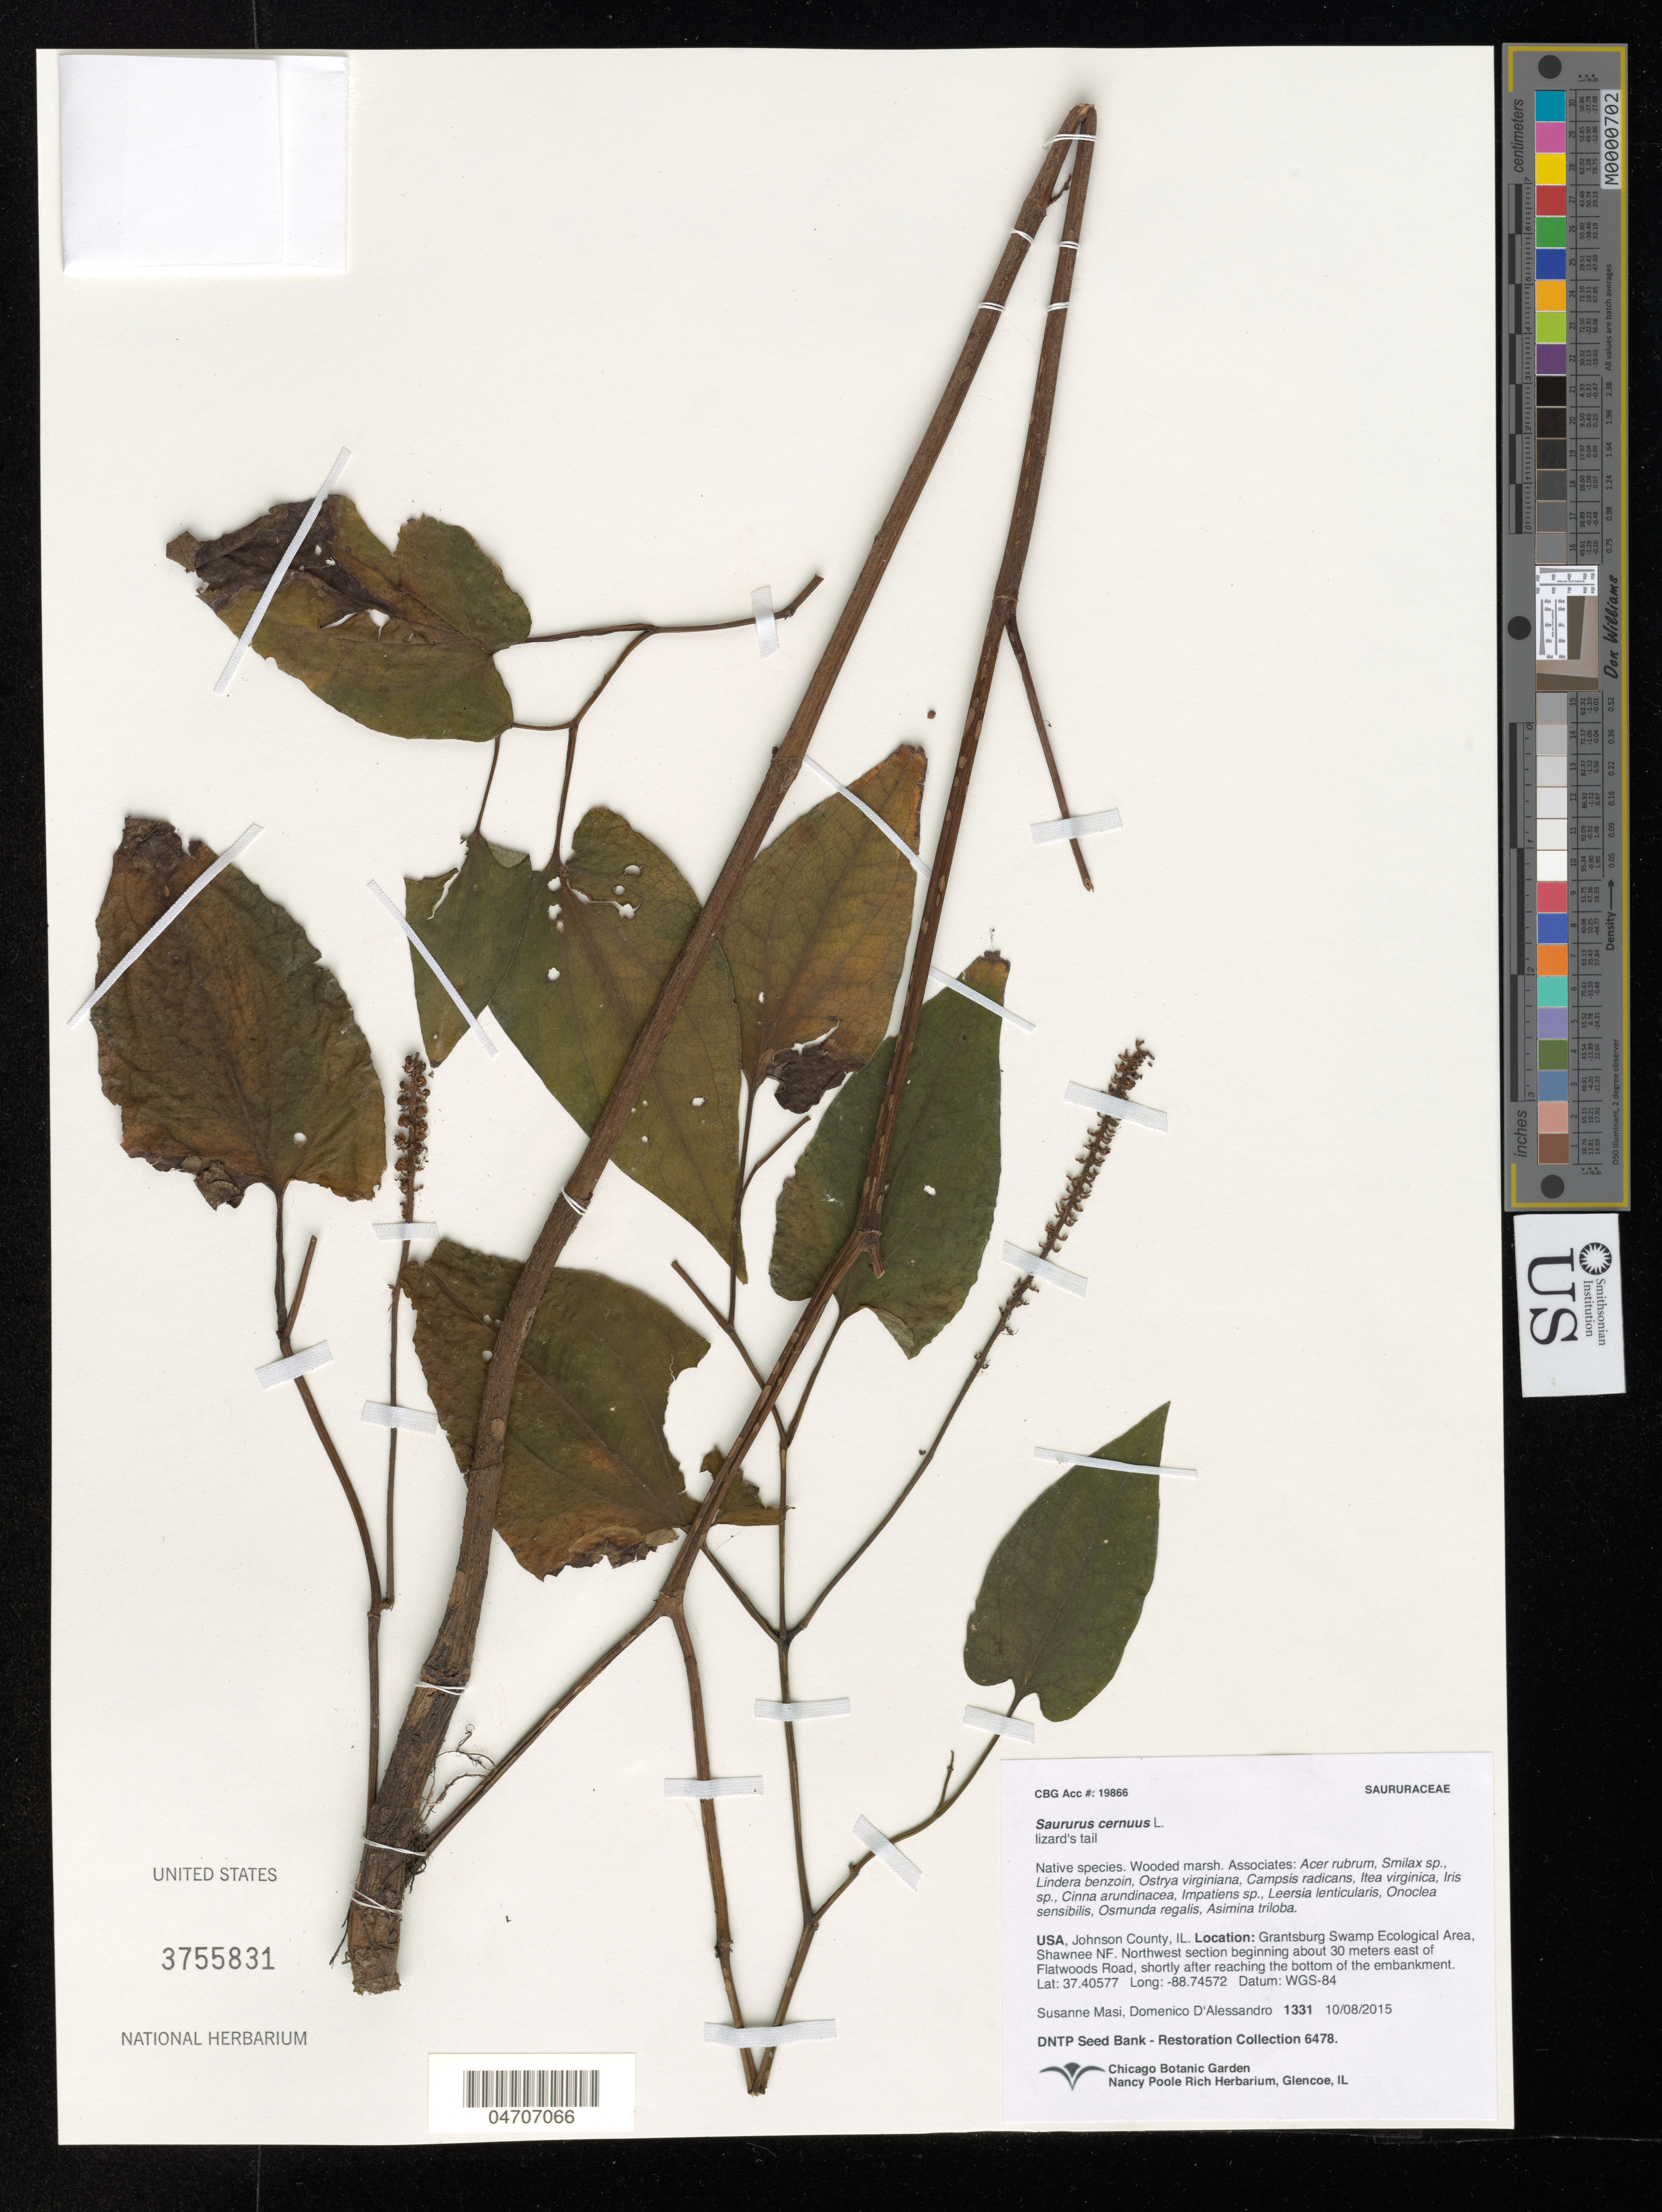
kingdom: Plantae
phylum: Tracheophyta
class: Magnoliopsida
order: Piperales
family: Saururaceae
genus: Saururus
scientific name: Saururus cernuus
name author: L.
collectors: S. Masi & D. D'alessandro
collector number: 1331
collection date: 2015-10-08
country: United States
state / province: Illinois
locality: Johnson County. Grantsburg Swamp Ecological Area, Shawnee NF. Northwest section beginning about 30 meters east of Flatwoods Road, shortly after reaching the bottom of the embankment.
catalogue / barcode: US 3755831